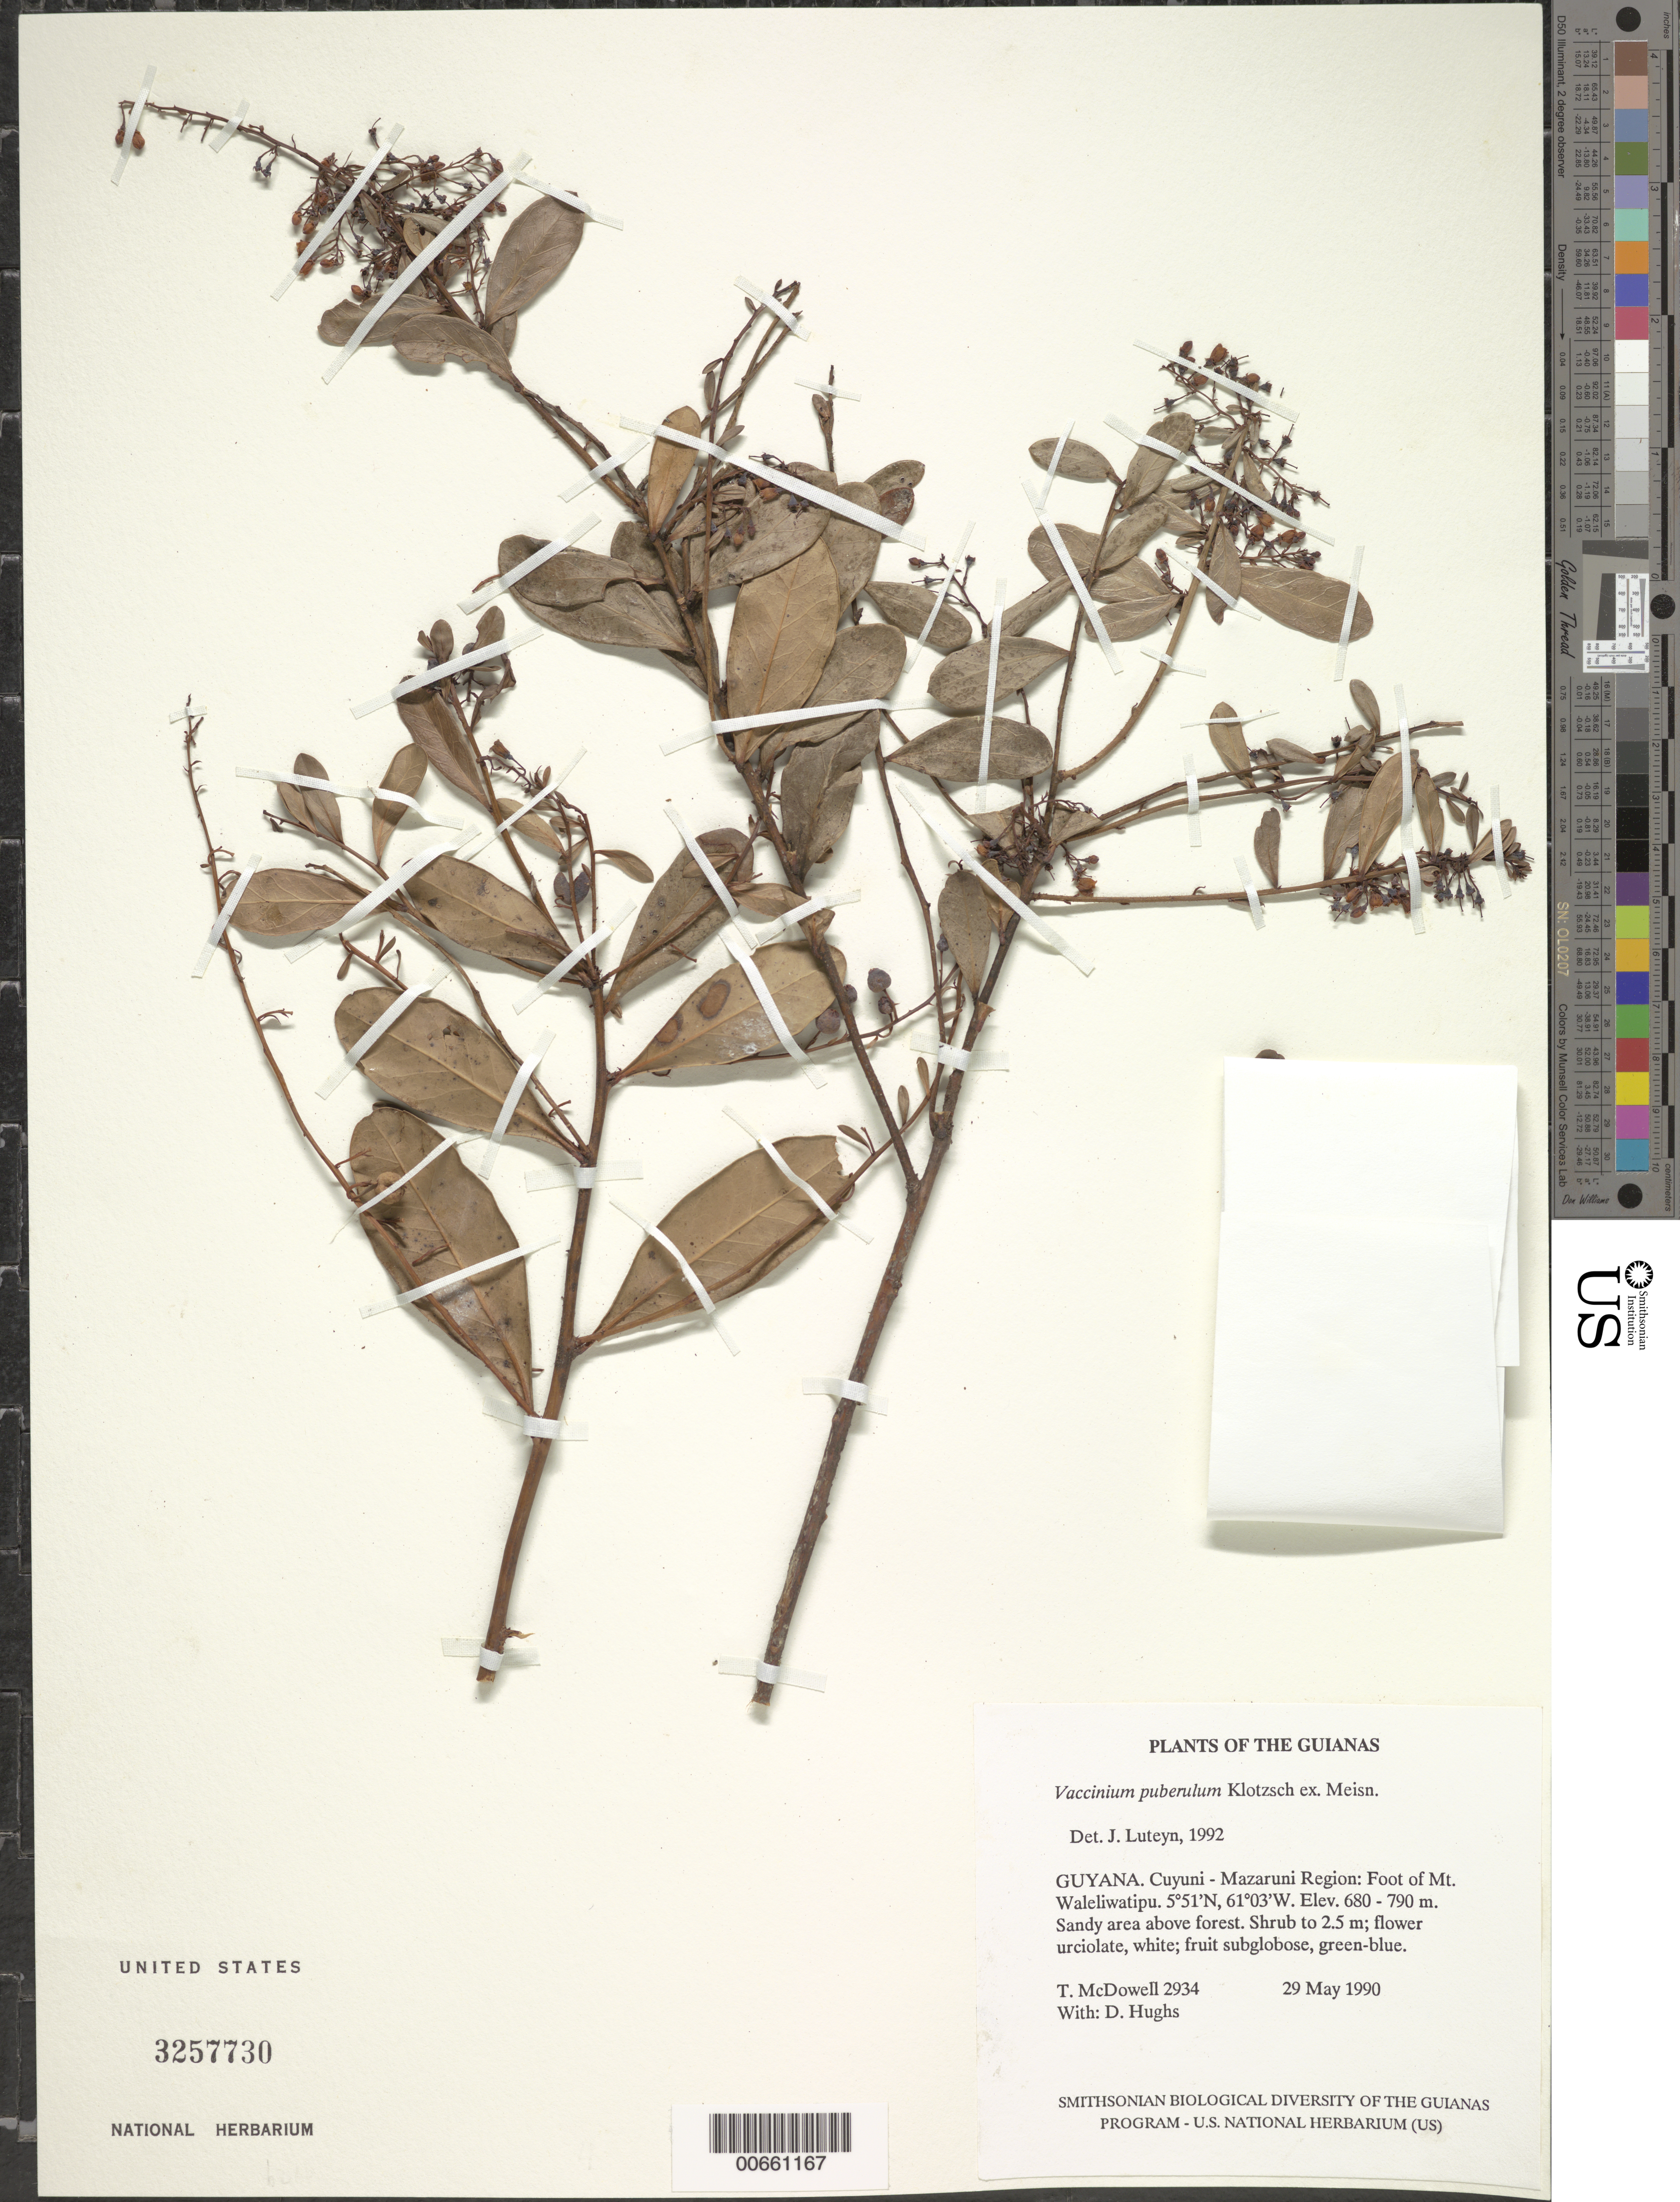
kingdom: Plantae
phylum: Tracheophyta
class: Magnoliopsida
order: Ericales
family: Ericaceae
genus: Vaccinium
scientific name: Vaccinium puberulum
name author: Klotzsch ex Meisn.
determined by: Luteyn, J. L.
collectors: T. McDowell, D. Hughs, L. Anselmo & L. Thompson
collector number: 2934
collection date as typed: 29 May 1990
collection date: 1990-05-29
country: Guyana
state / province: Cuyuni-Mazaruni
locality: Foot of Mt. Waleliwatipu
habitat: Sandy area above forest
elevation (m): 680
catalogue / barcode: US 3257730